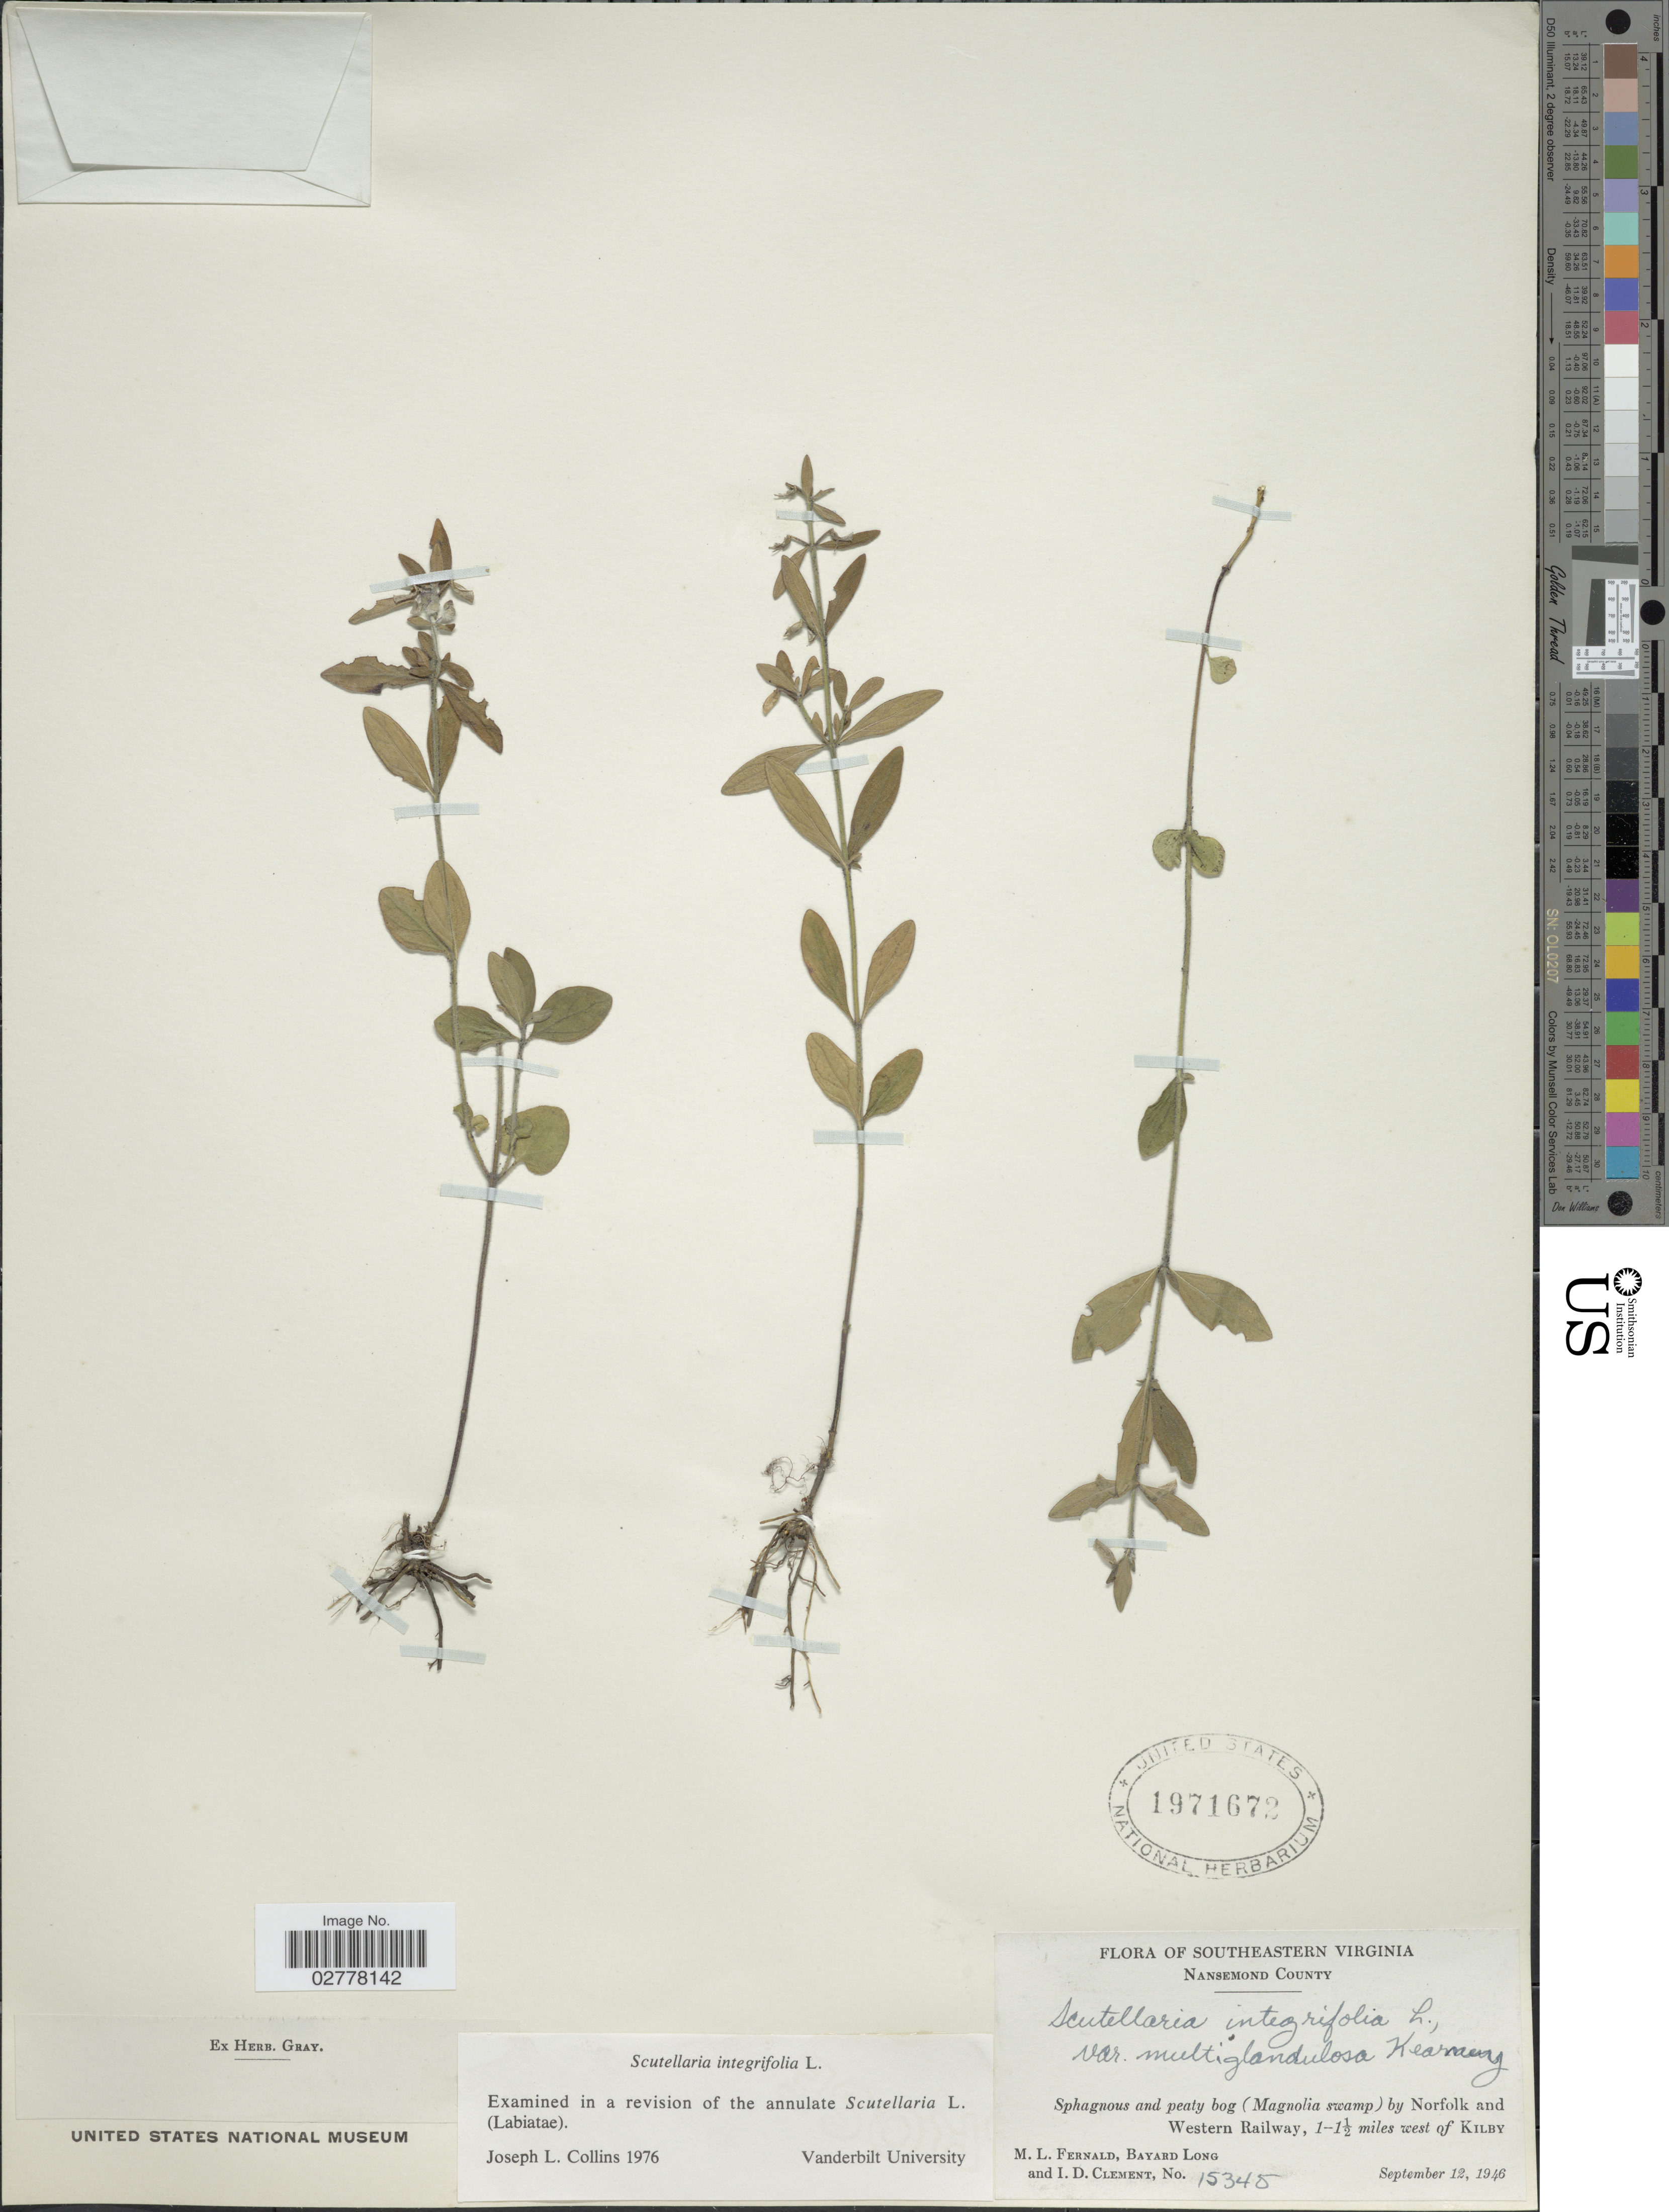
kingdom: Plantae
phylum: Tracheophyta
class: Magnoliopsida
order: Lamiales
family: Lamiaceae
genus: Scutellaria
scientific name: Scutellaria integrifolia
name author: L.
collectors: M. L. Fernald, B. Long & I. Clement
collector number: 15345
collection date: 1946-09-12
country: United States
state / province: Virginia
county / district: City of Suffolk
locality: Southeastern Virginia. Nansemond County. Sphagnous and peaty bog (Magnolia swamp) by Norfolk and Western Railway, 1-1½ miles west of Kilby.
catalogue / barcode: US 1971672